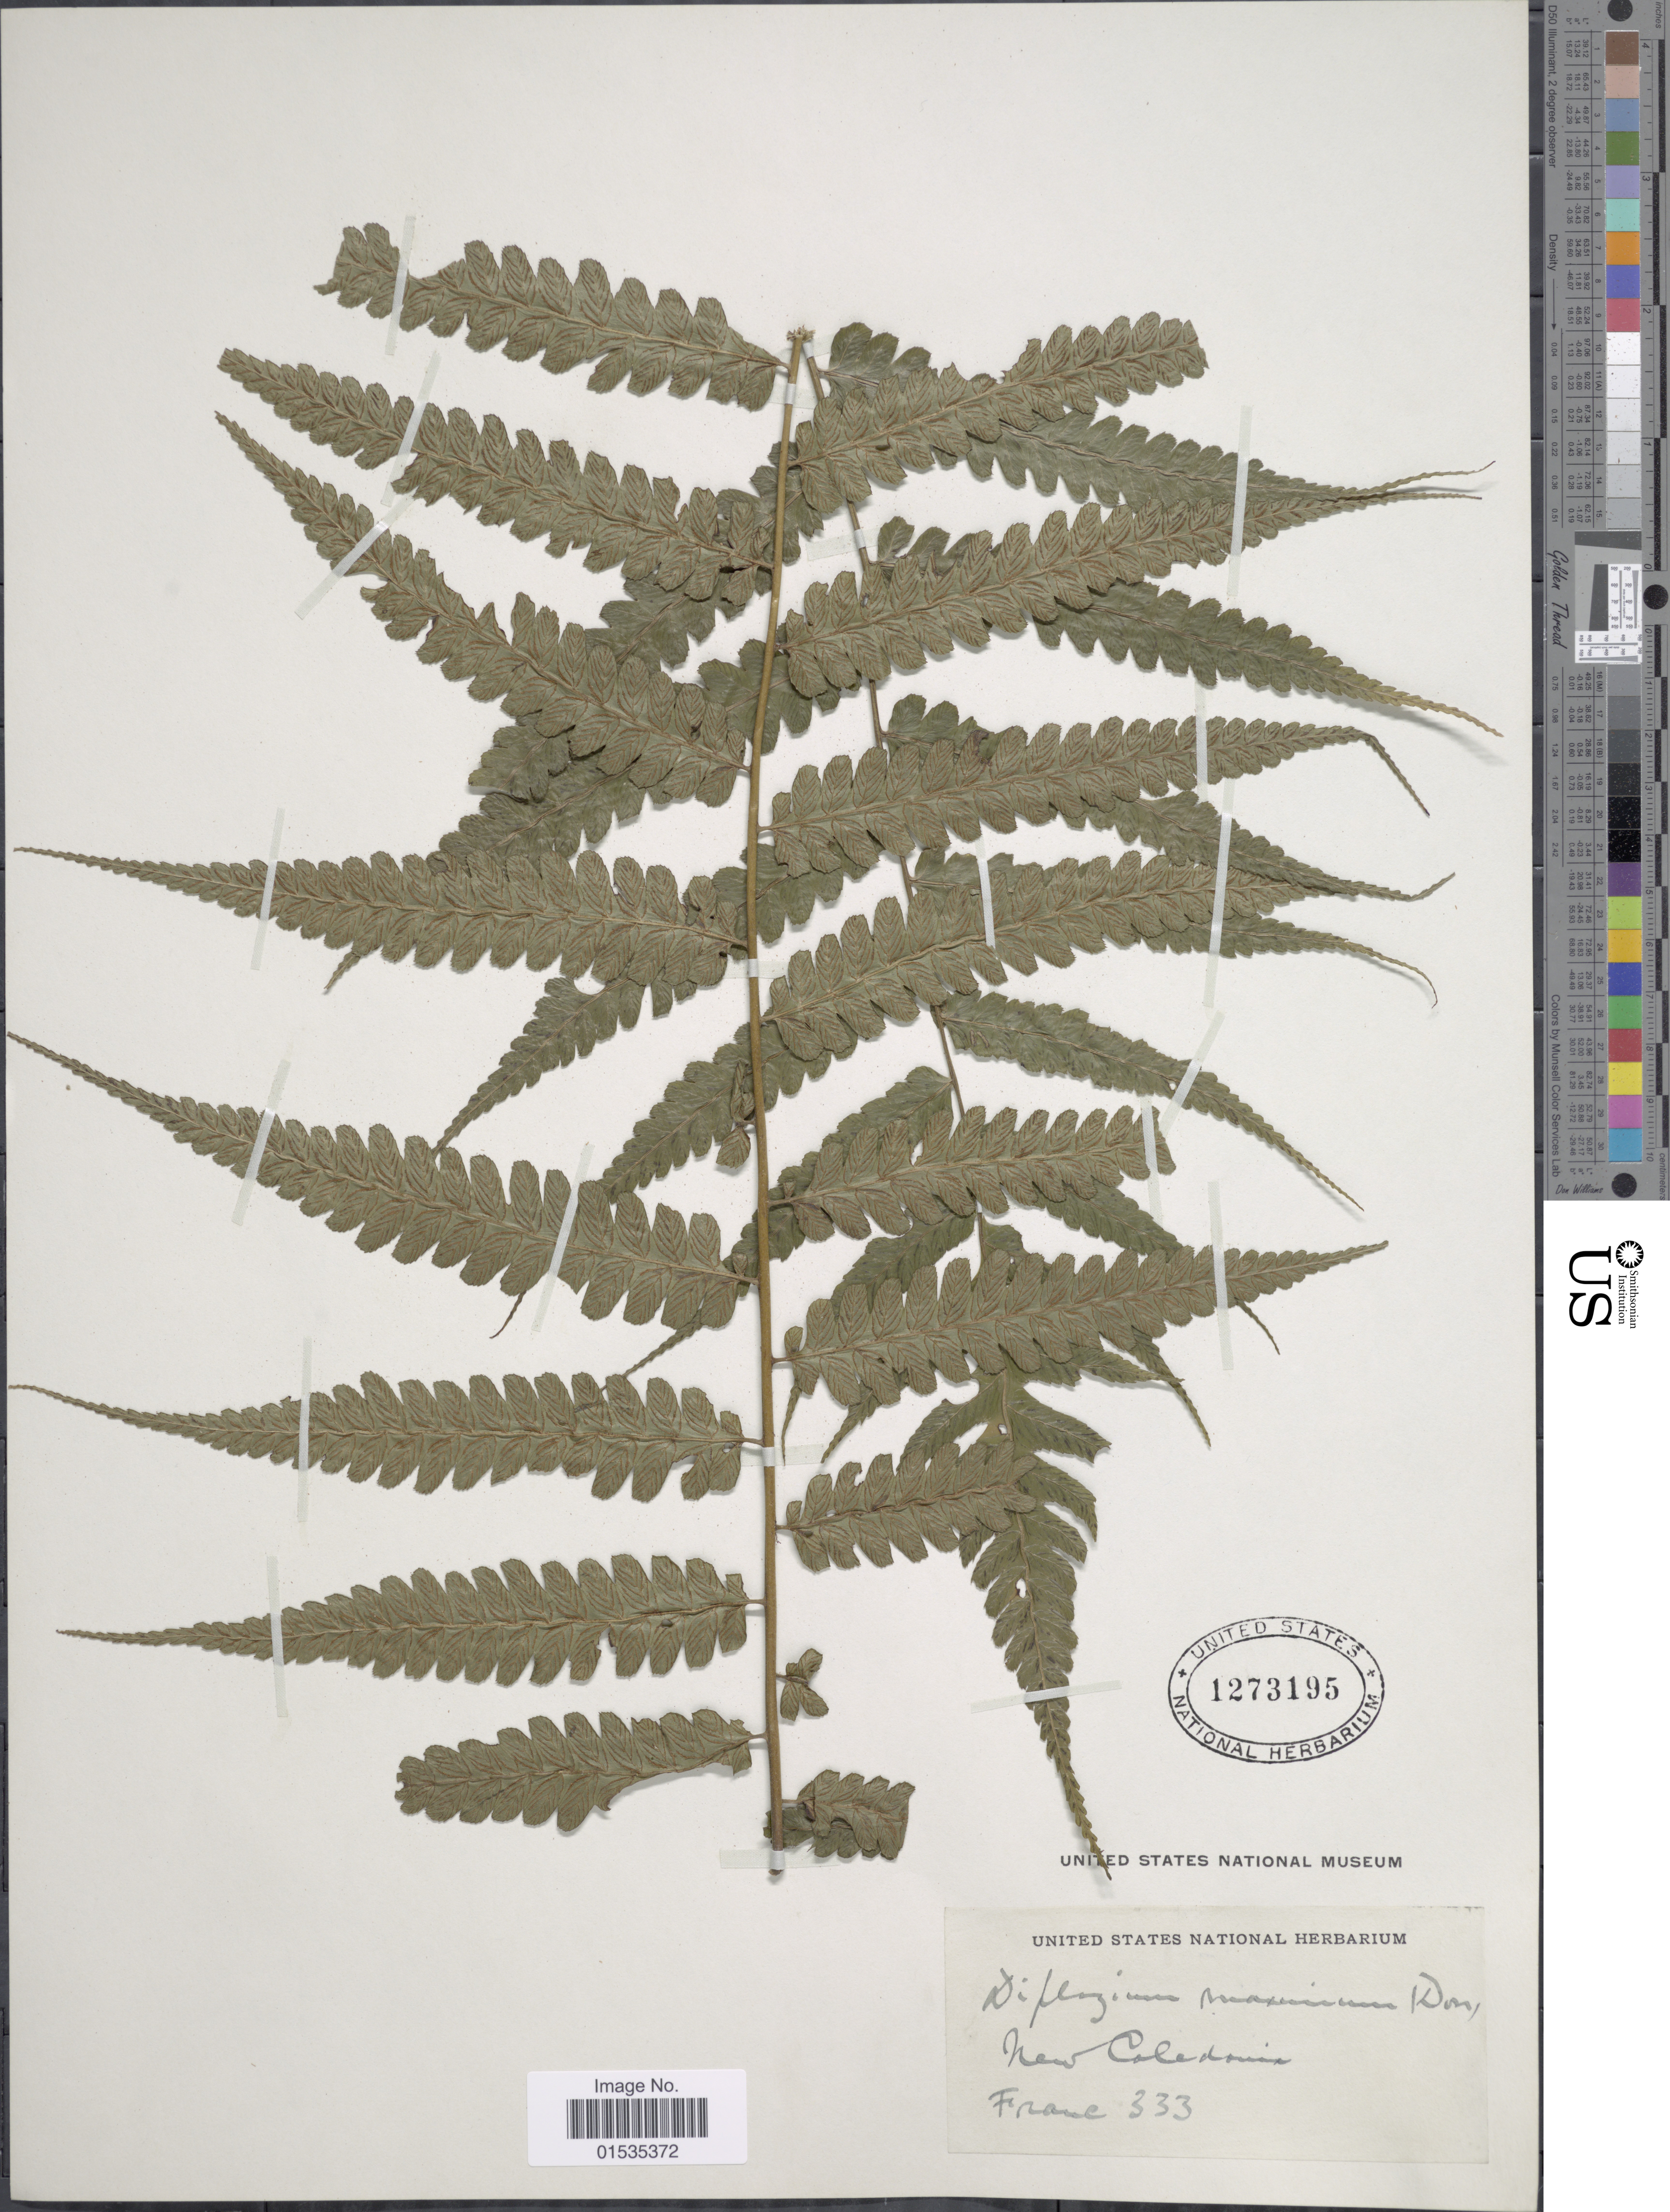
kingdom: Plantae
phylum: Tracheophyta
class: Polypodiopsida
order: Polypodiales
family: Athyriaceae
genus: Diplazium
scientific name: Diplazium dilatatum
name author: Blume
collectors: Franc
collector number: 333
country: New Caledonia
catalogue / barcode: US 1273195